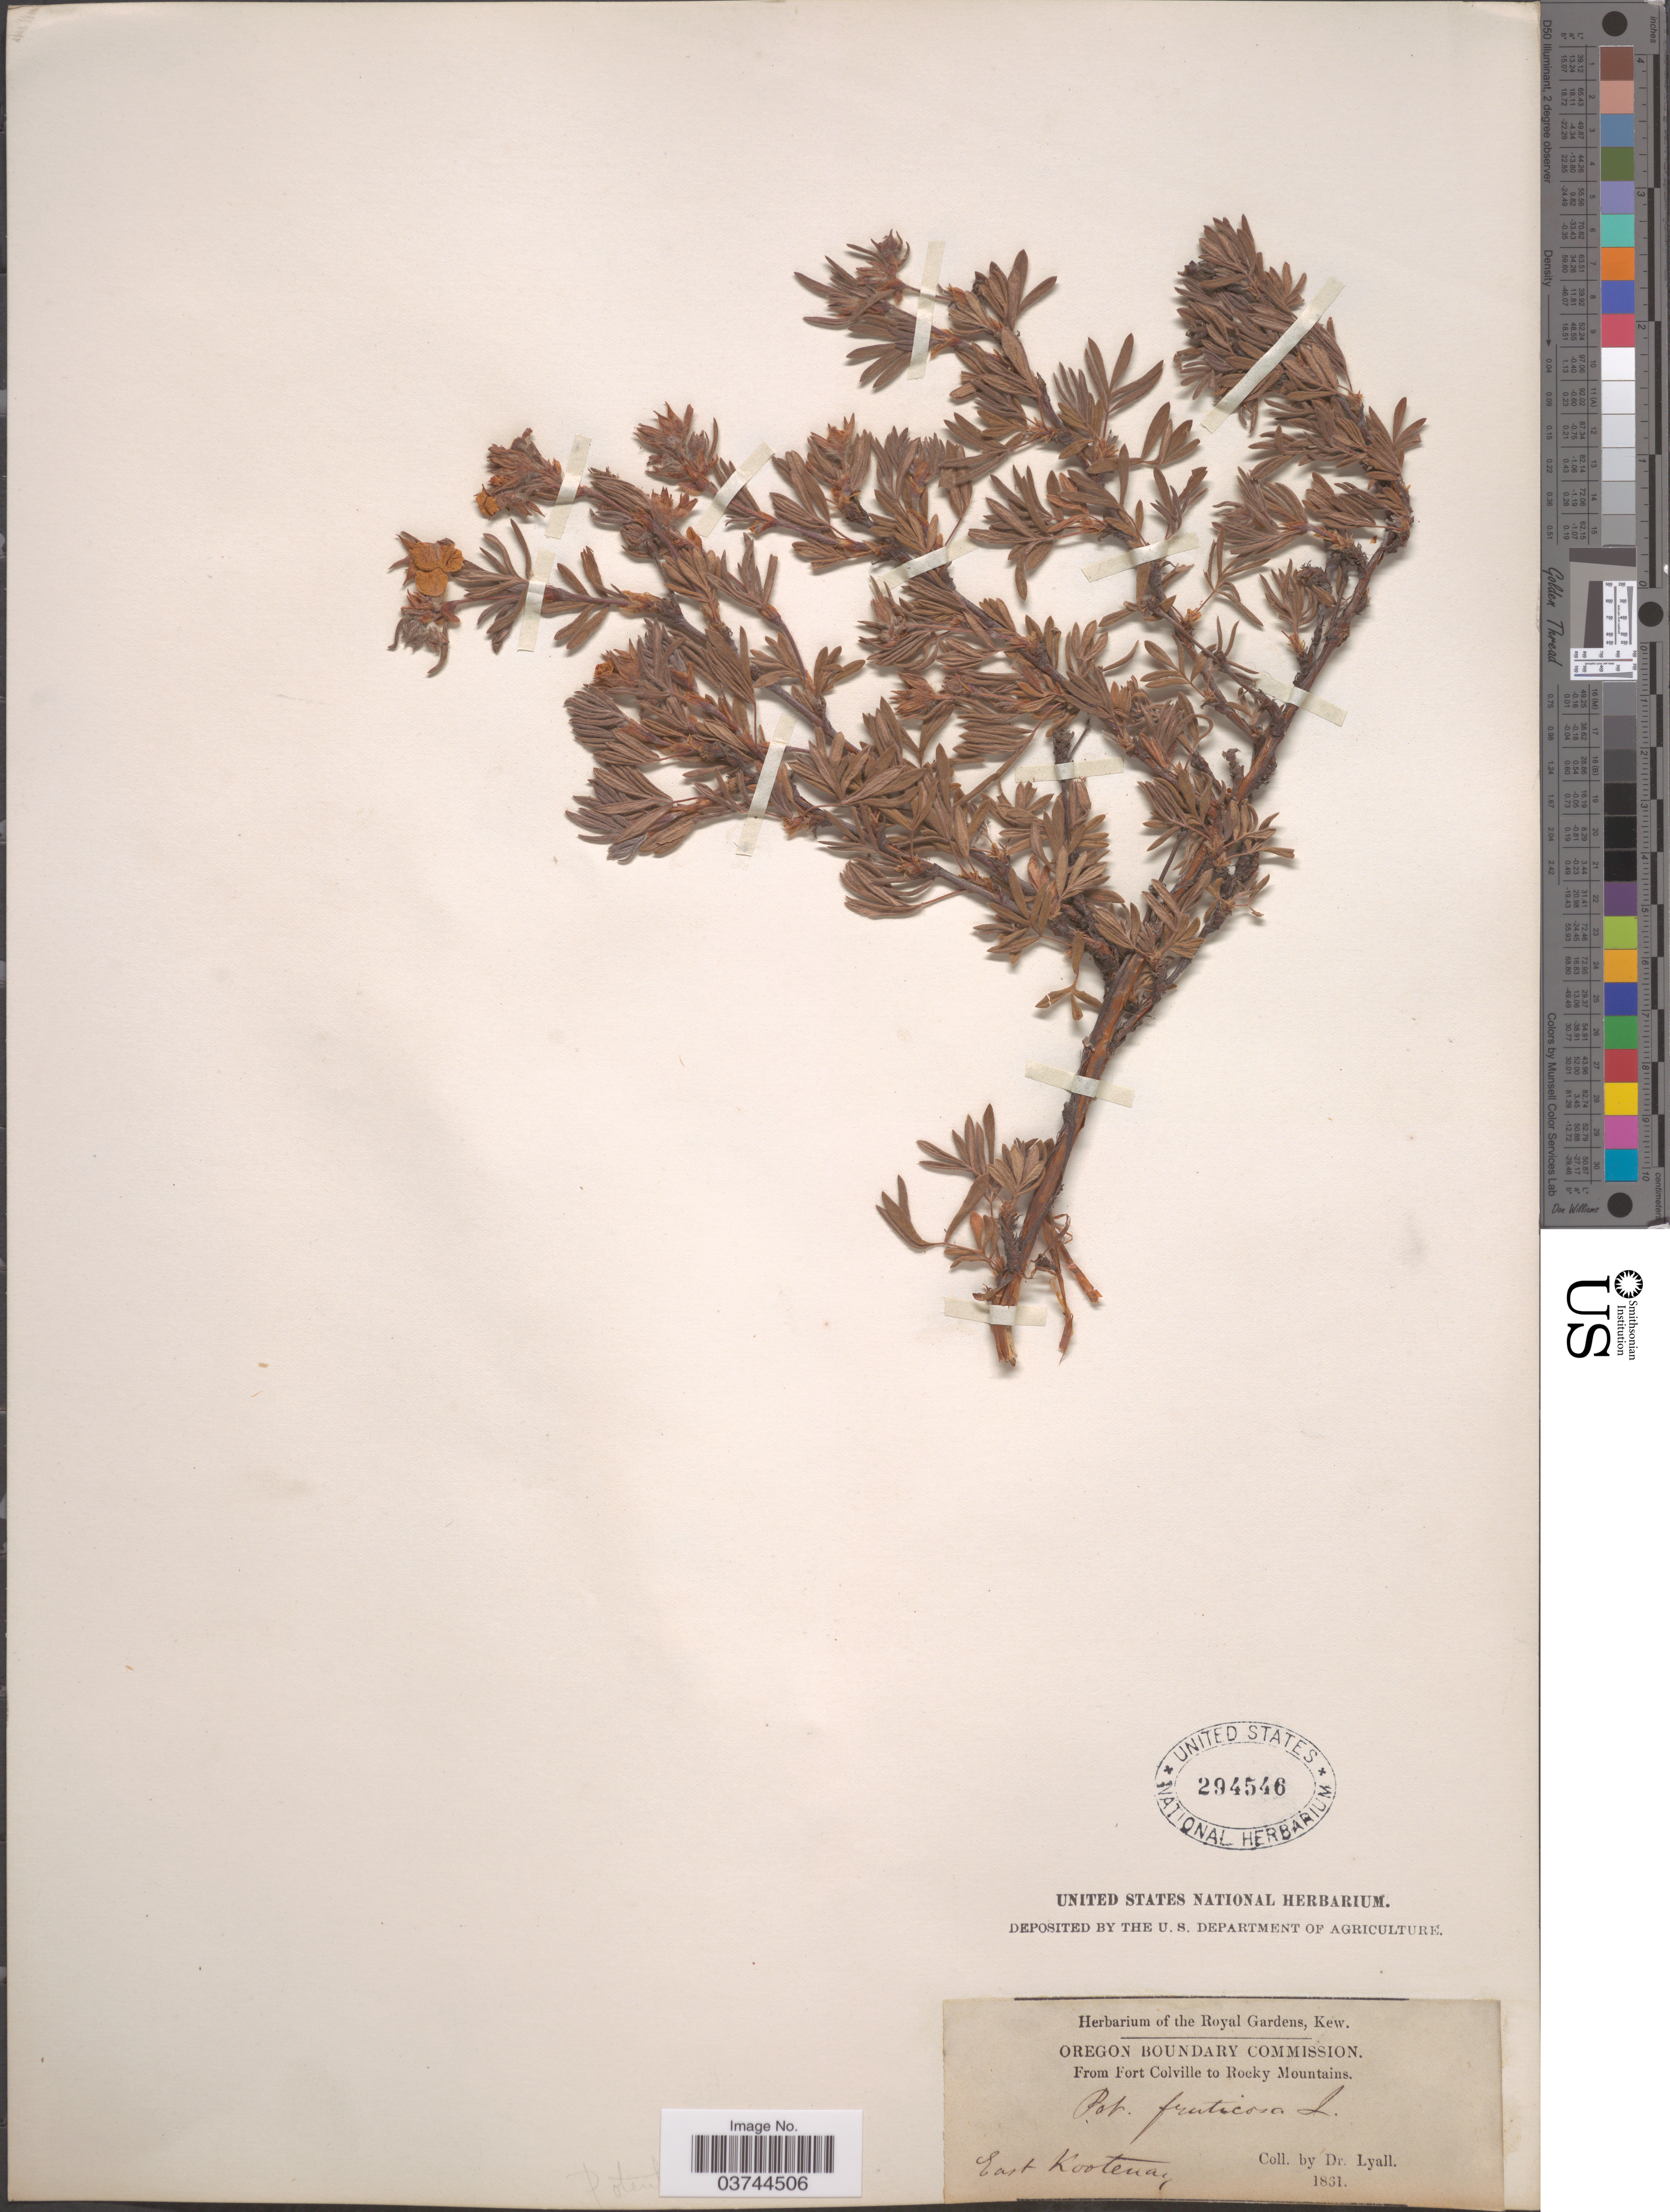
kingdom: Plantae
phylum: Tracheophyta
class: Magnoliopsida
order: Rosales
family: Rosaceae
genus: Dasiphora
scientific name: Dasiphora fruticosa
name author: (L.) Rydb.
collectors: -. Lyall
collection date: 1861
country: United States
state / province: Oregon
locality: Fort Colville to Rocky Mountains. East Kootenay.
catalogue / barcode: US 294546